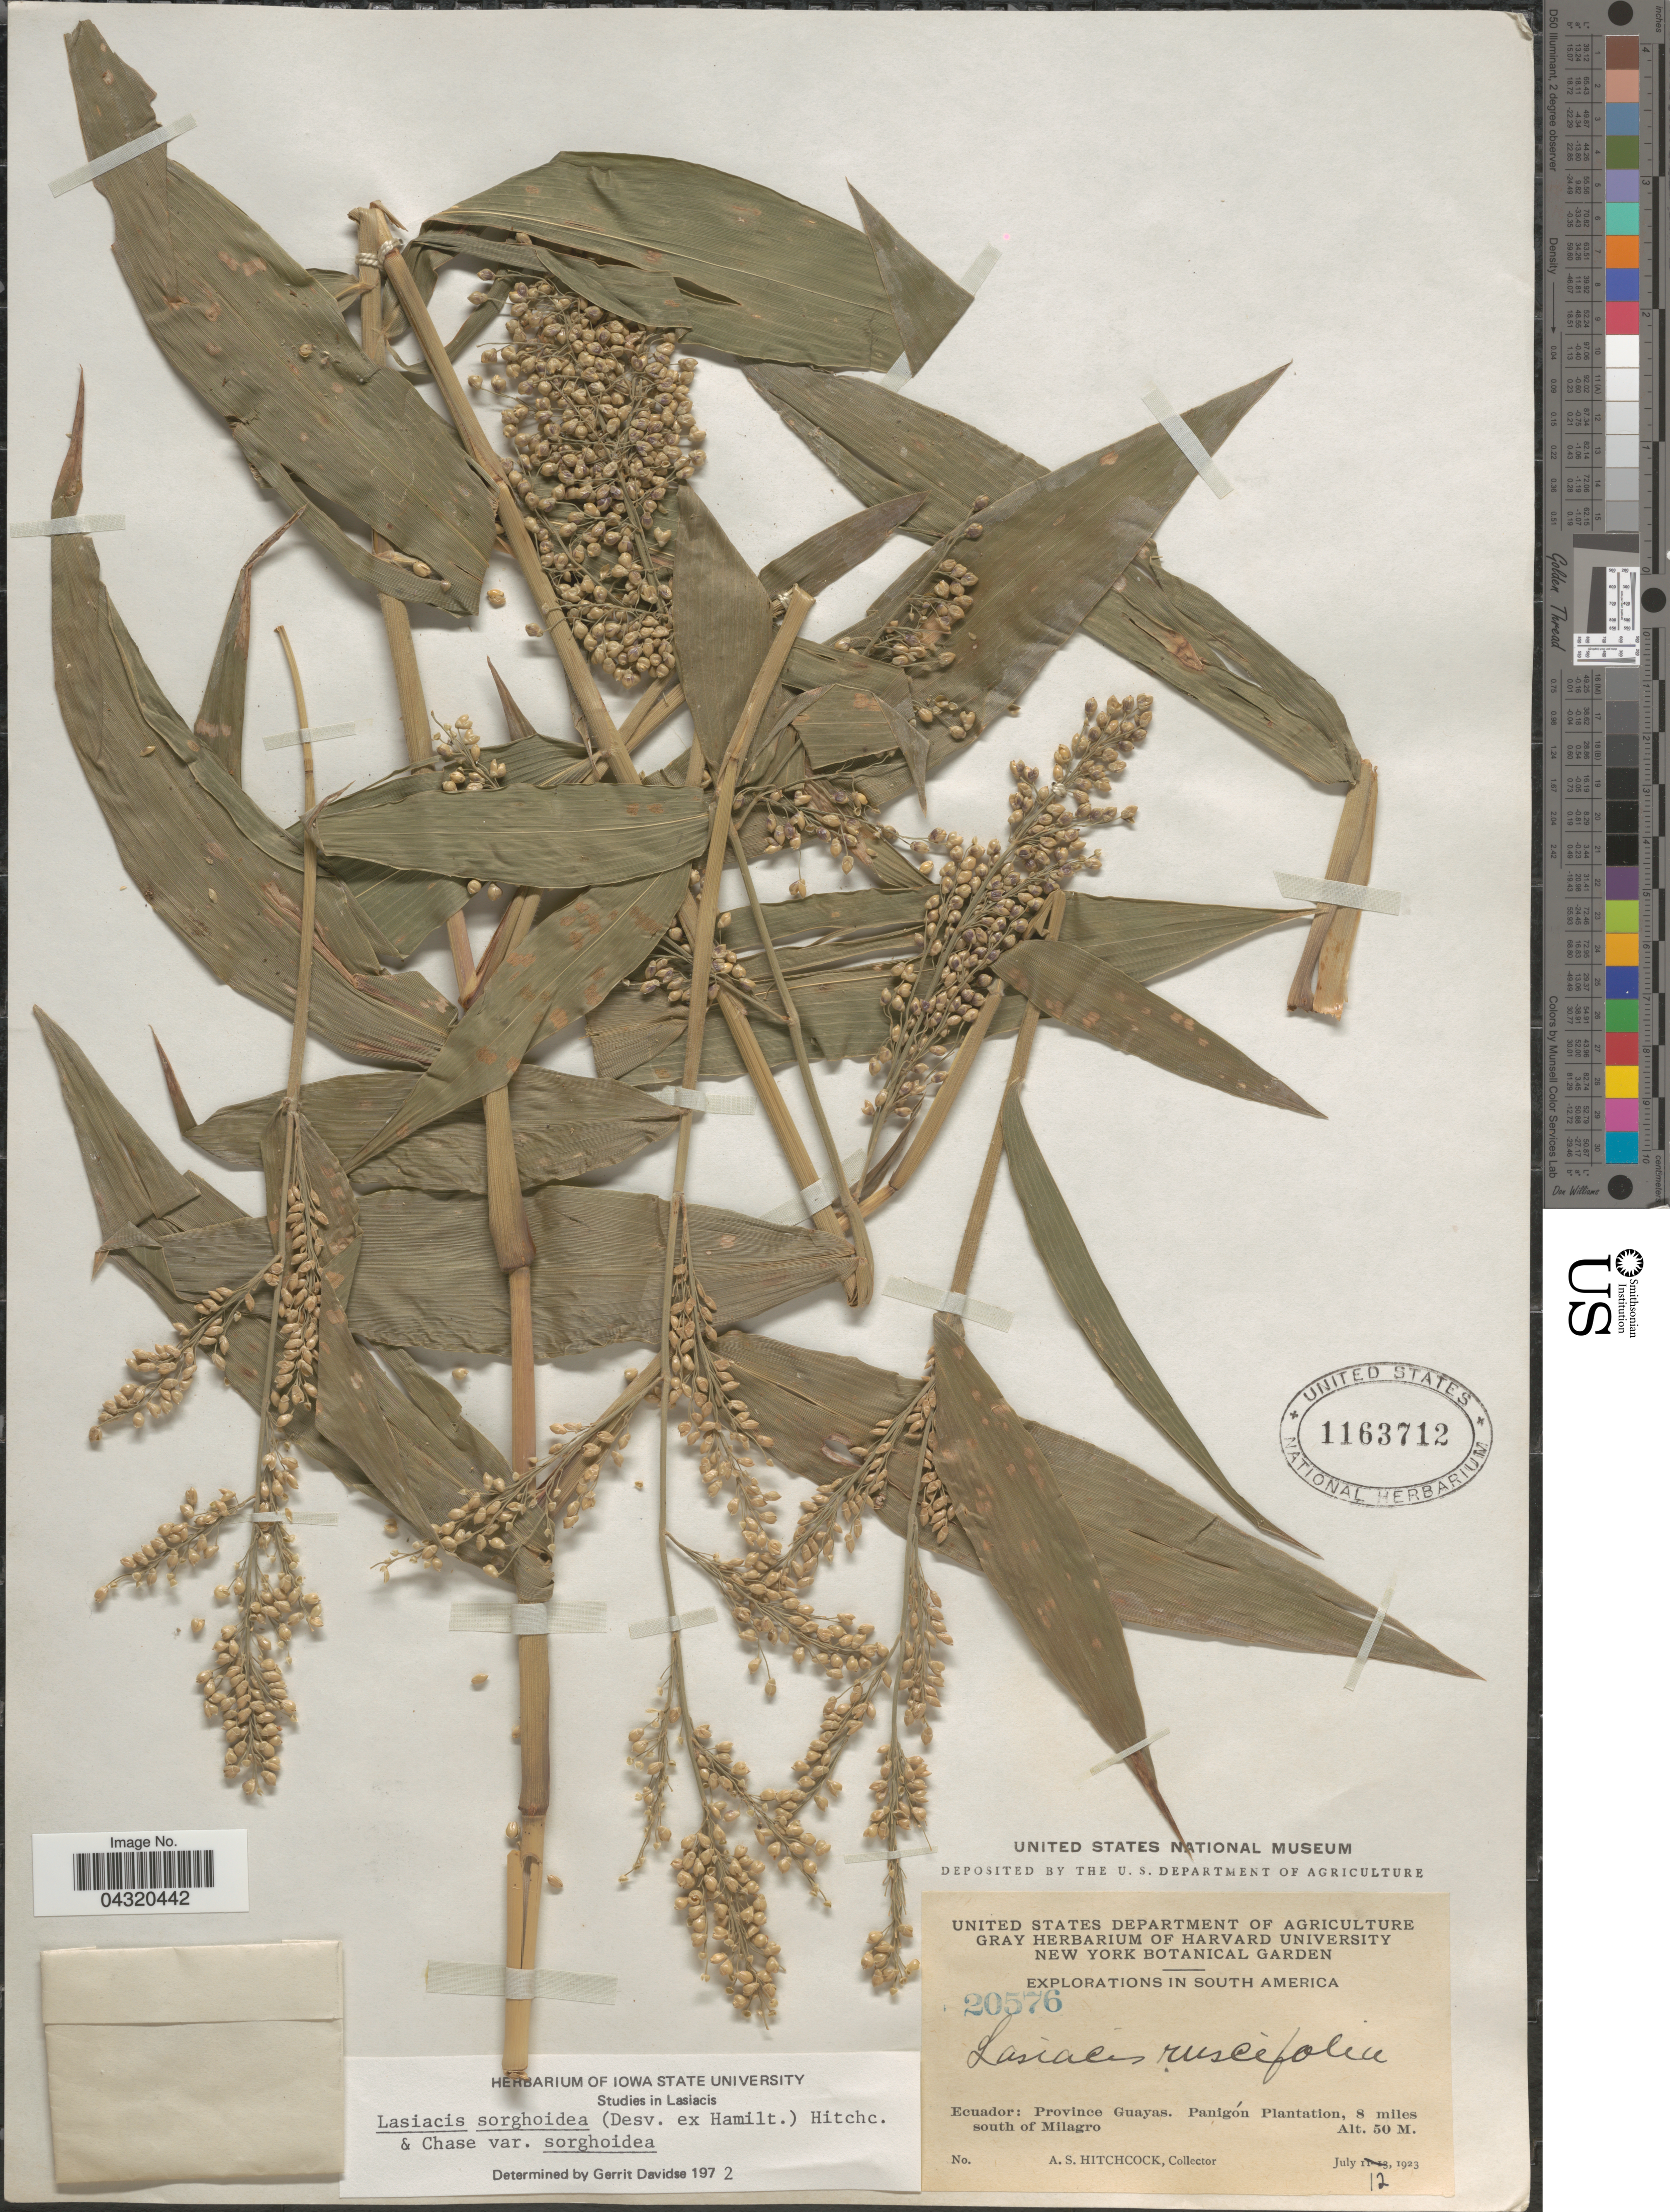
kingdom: Plantae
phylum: Tracheophyta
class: Liliopsida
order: Poales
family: Poaceae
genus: Lasiacis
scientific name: Lasiacis sorghoidea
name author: (Desv. ex Ham.) Hitchc. & Chase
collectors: A. S. Hitchcock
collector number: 20576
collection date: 1923-07-12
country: Ecuador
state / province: Guayas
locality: Explorations in South America. Panigón Plantation, 8 miles south of Milagro.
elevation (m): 50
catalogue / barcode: US 1163712